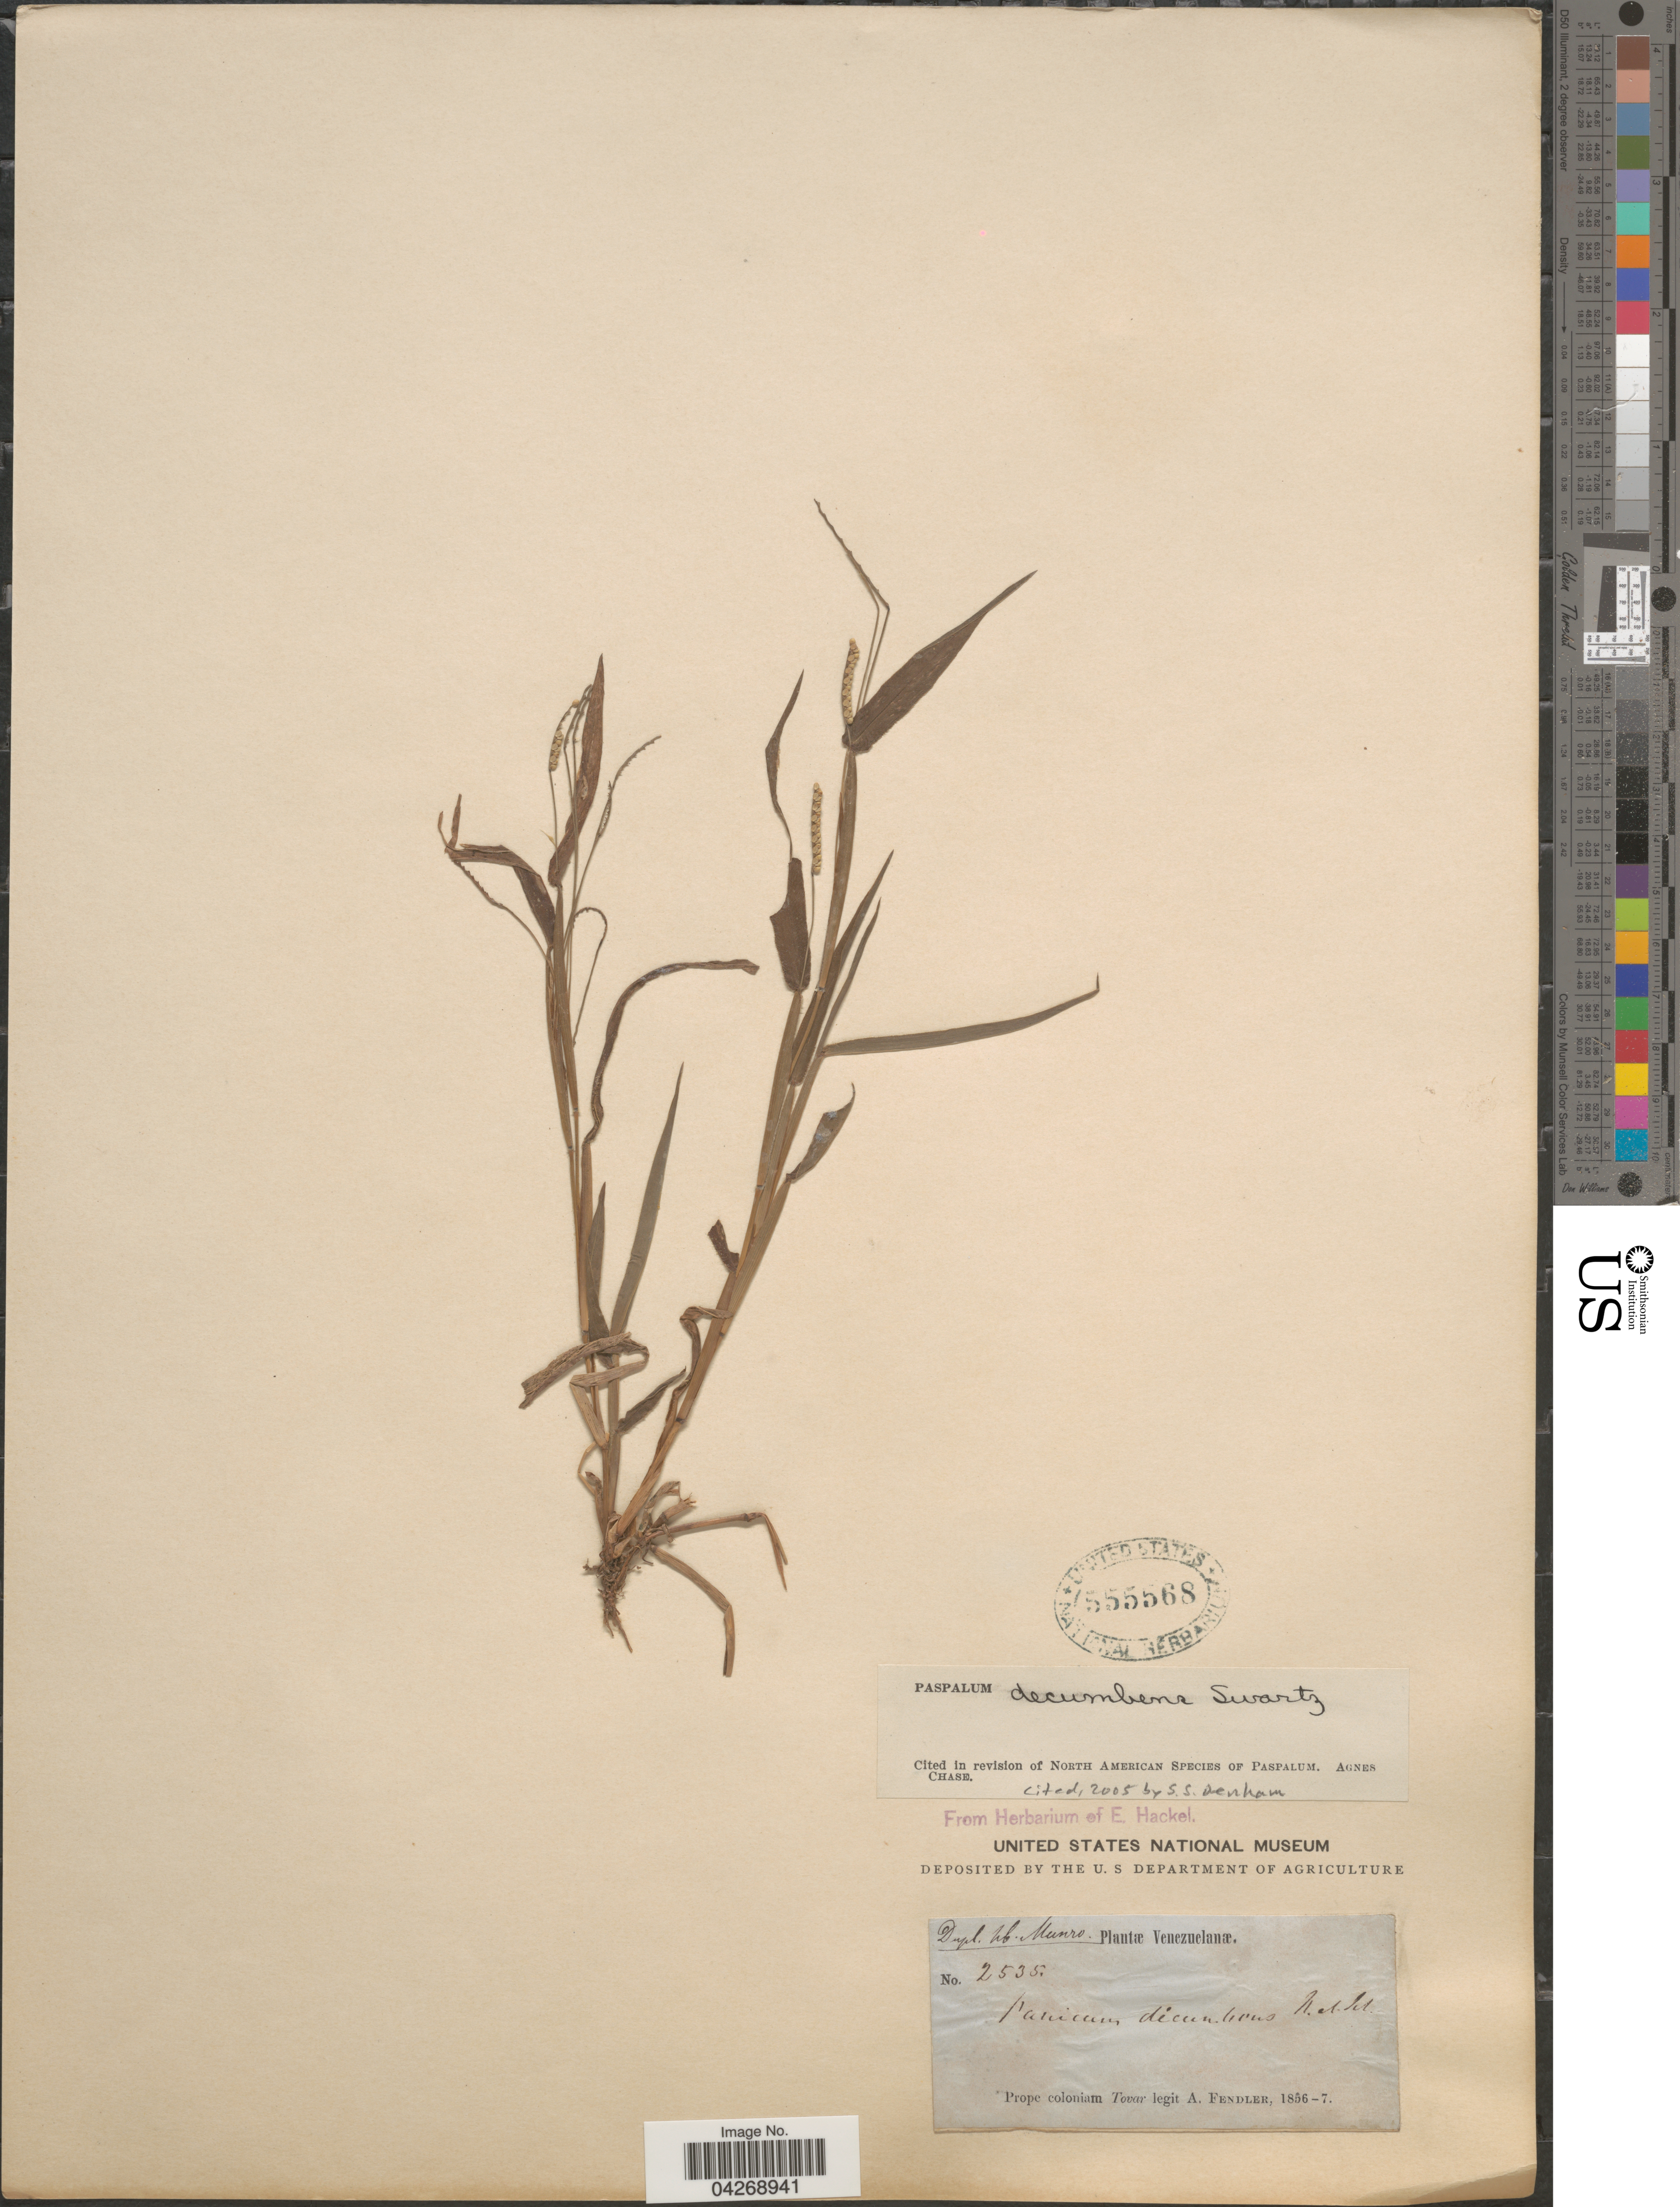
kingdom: Plantae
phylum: Tracheophyta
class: Liliopsida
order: Poales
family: Poaceae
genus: Paspalum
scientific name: Paspalum decumbens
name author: Sw.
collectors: A. Fendler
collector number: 2535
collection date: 1856/1857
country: Venezuela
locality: Prope coloniam Tovar.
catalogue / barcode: US 555568